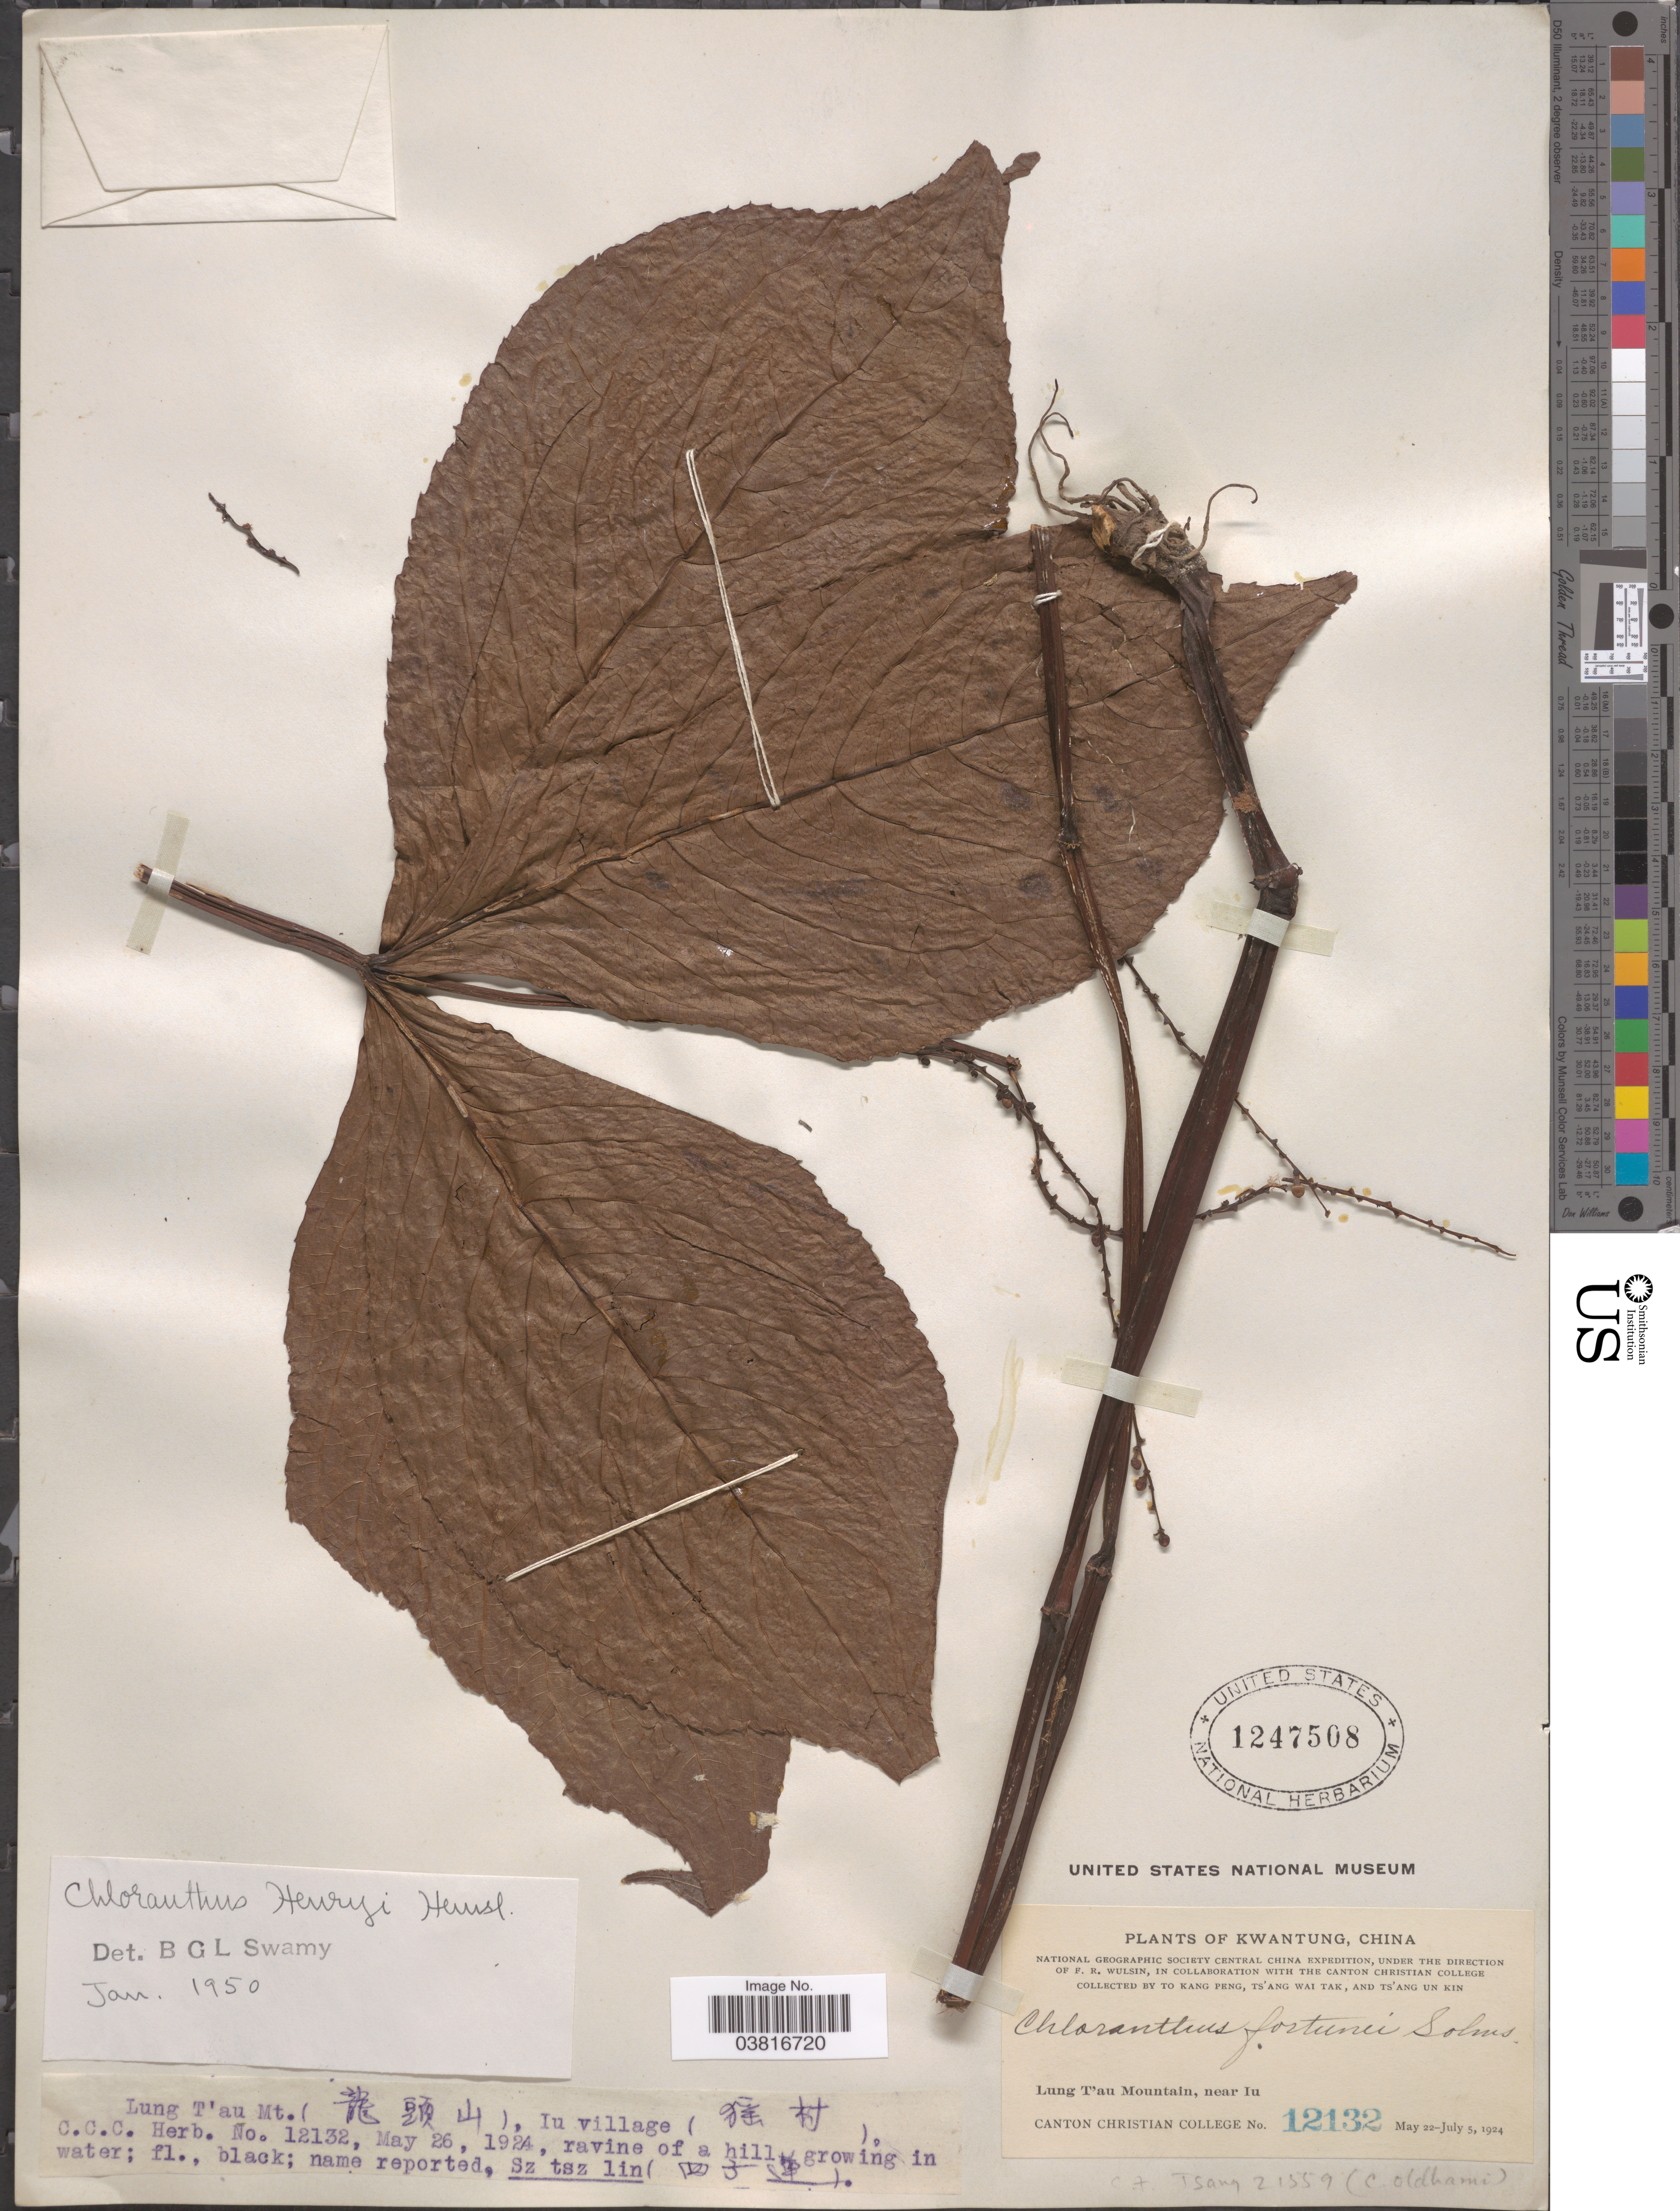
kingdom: Plantae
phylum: Tracheophyta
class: Magnoliopsida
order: Chloranthales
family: Chloranthaceae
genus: Chloranthus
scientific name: Chloranthus henryi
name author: Hemsl.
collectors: T. K. Peng, W. T. Tsang & Ts' Ang Un Kin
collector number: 12132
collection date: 1924-05-26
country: China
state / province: Guangdong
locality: Kwantung. Lung T'au Mountain, near Iu. Lung T'au Mt. (X), Iu village (X).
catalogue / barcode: US 1247508